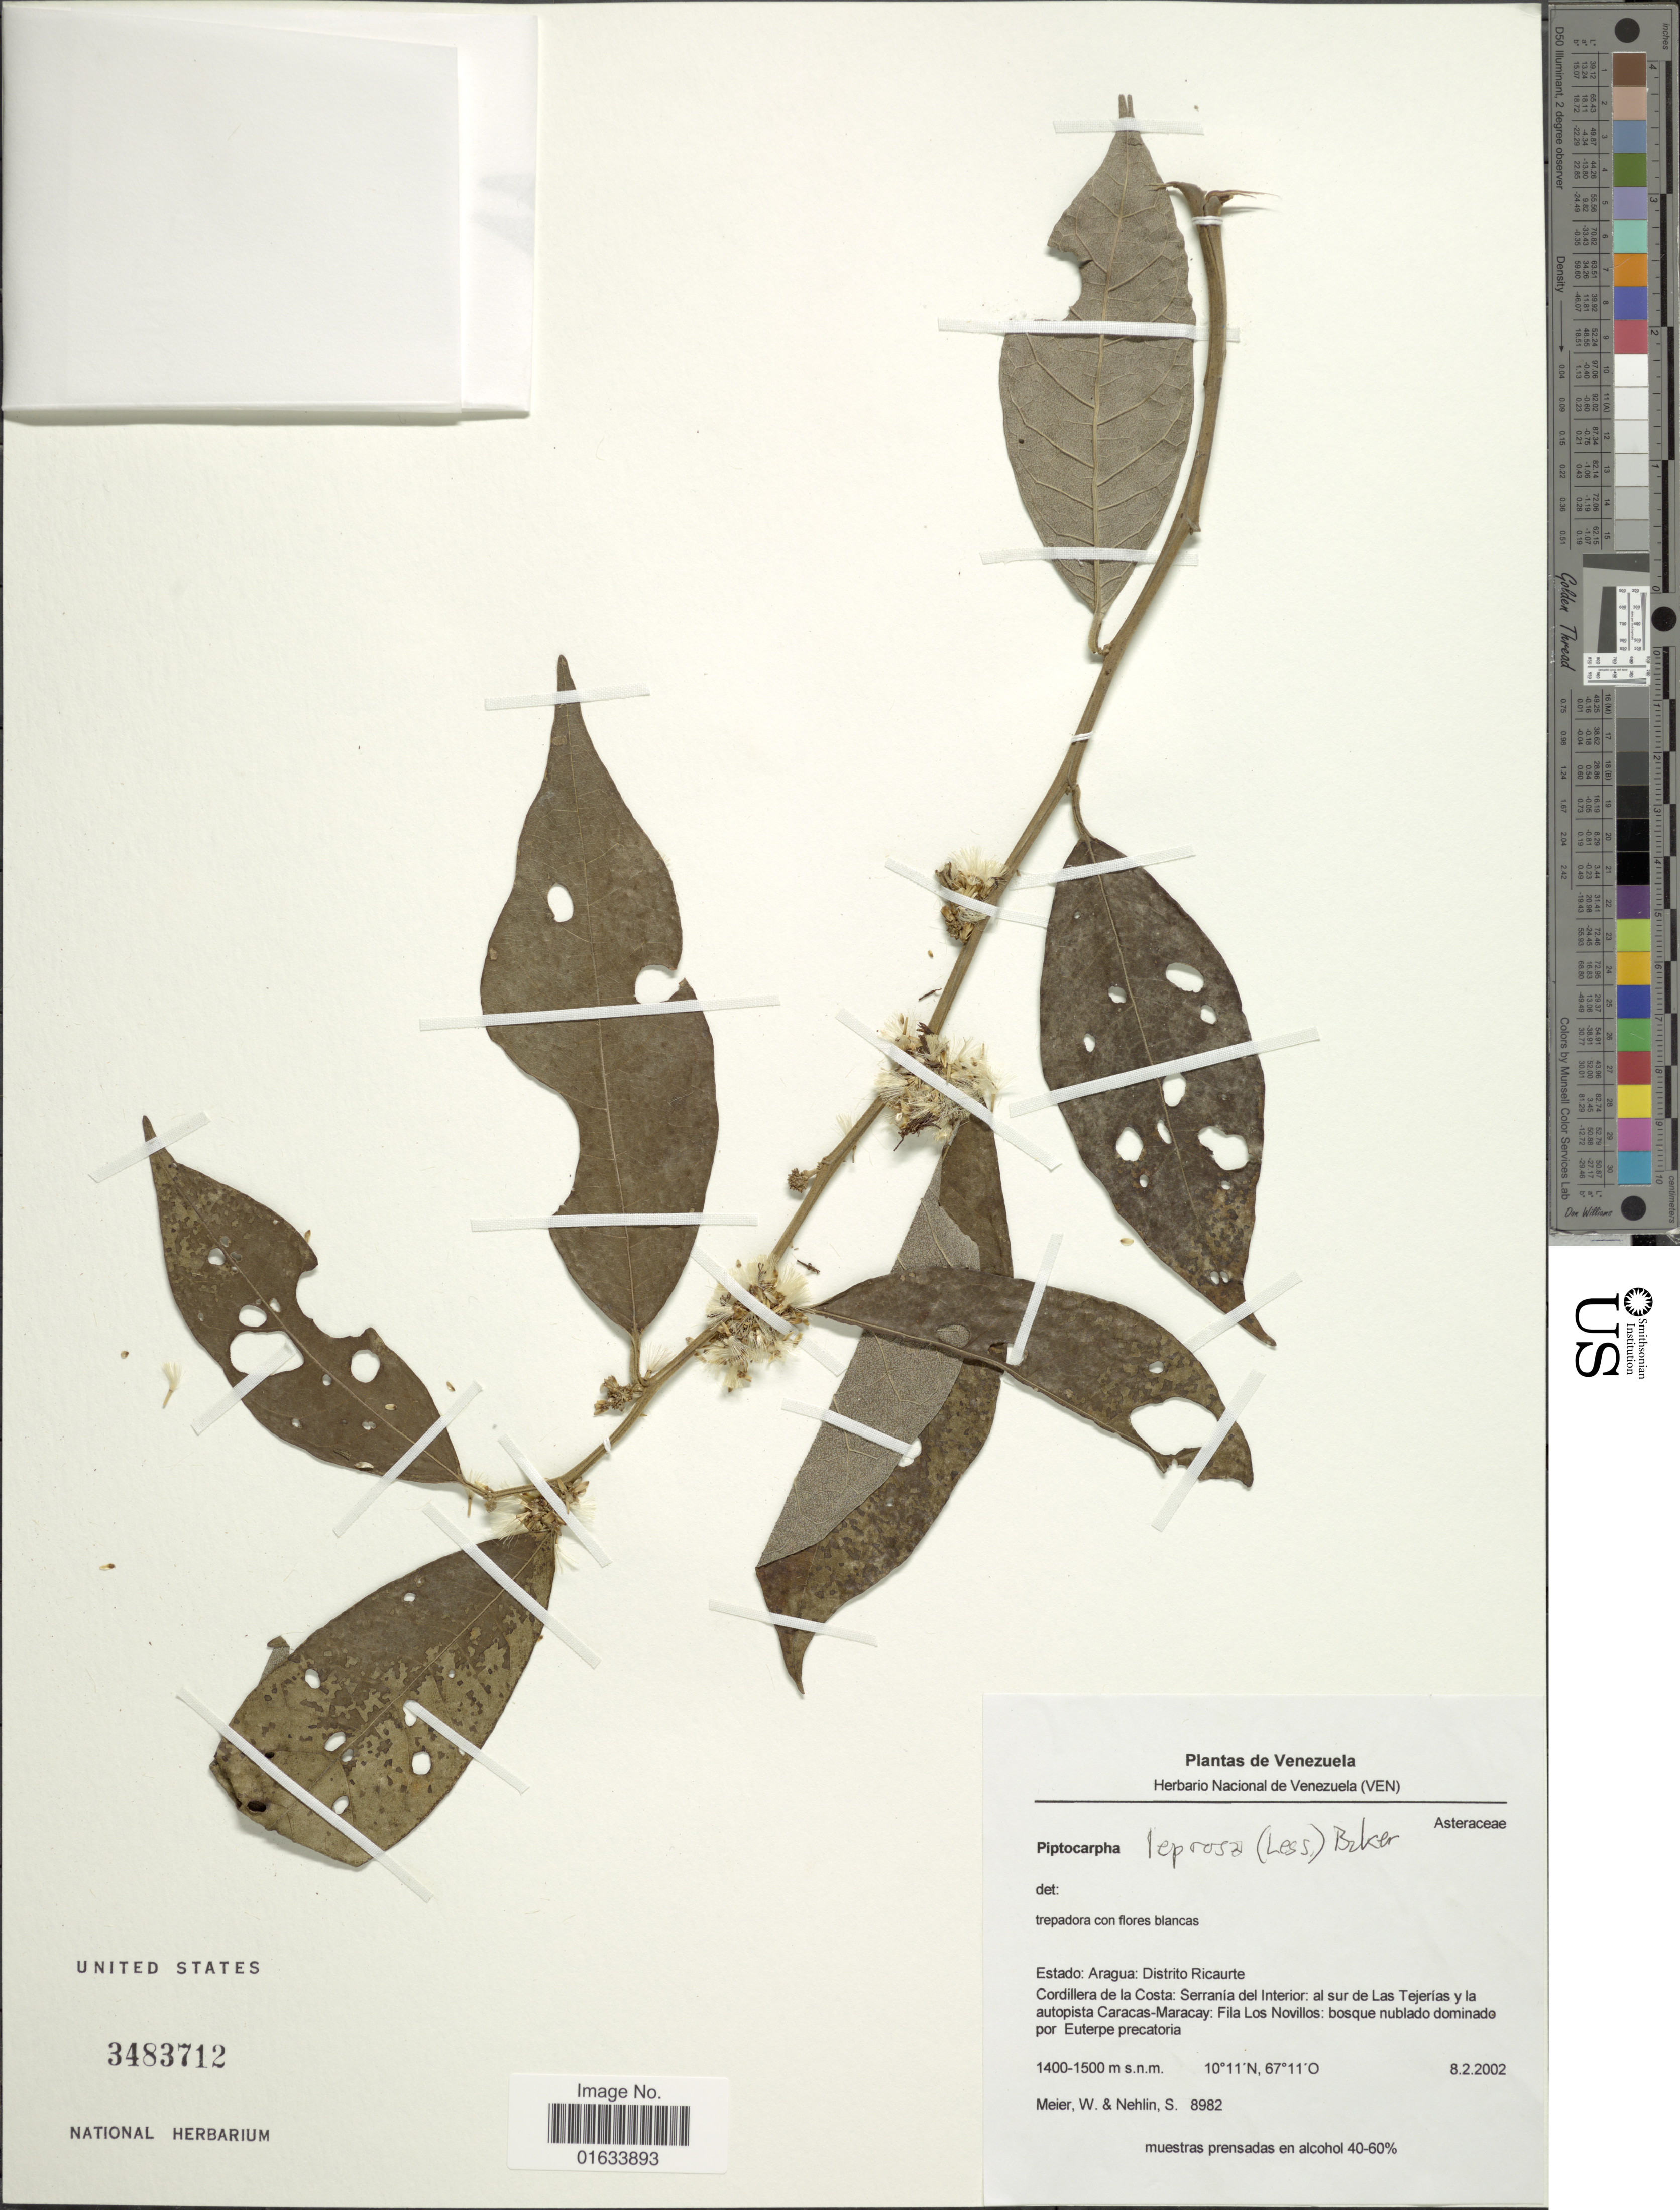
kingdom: Plantae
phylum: Tracheophyta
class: Magnoliopsida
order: Asterales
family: Asteraceae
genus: Piptocarpha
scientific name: Piptocarpha leprosa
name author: (Less.) Baker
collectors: W. Meier & S. Nehlin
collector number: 8982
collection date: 2002-02-08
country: Venezuela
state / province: Aragua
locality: Estado: Aragua: Distrito Ricaurte. Cordillera de la Costa: Serrania del Interior: al sur de Las Tejerias y la autopista Caracas-Maracay: Fila Los Novillos: bosque nublado dominado por Euterpe precatoria.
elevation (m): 1400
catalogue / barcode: US 3483712